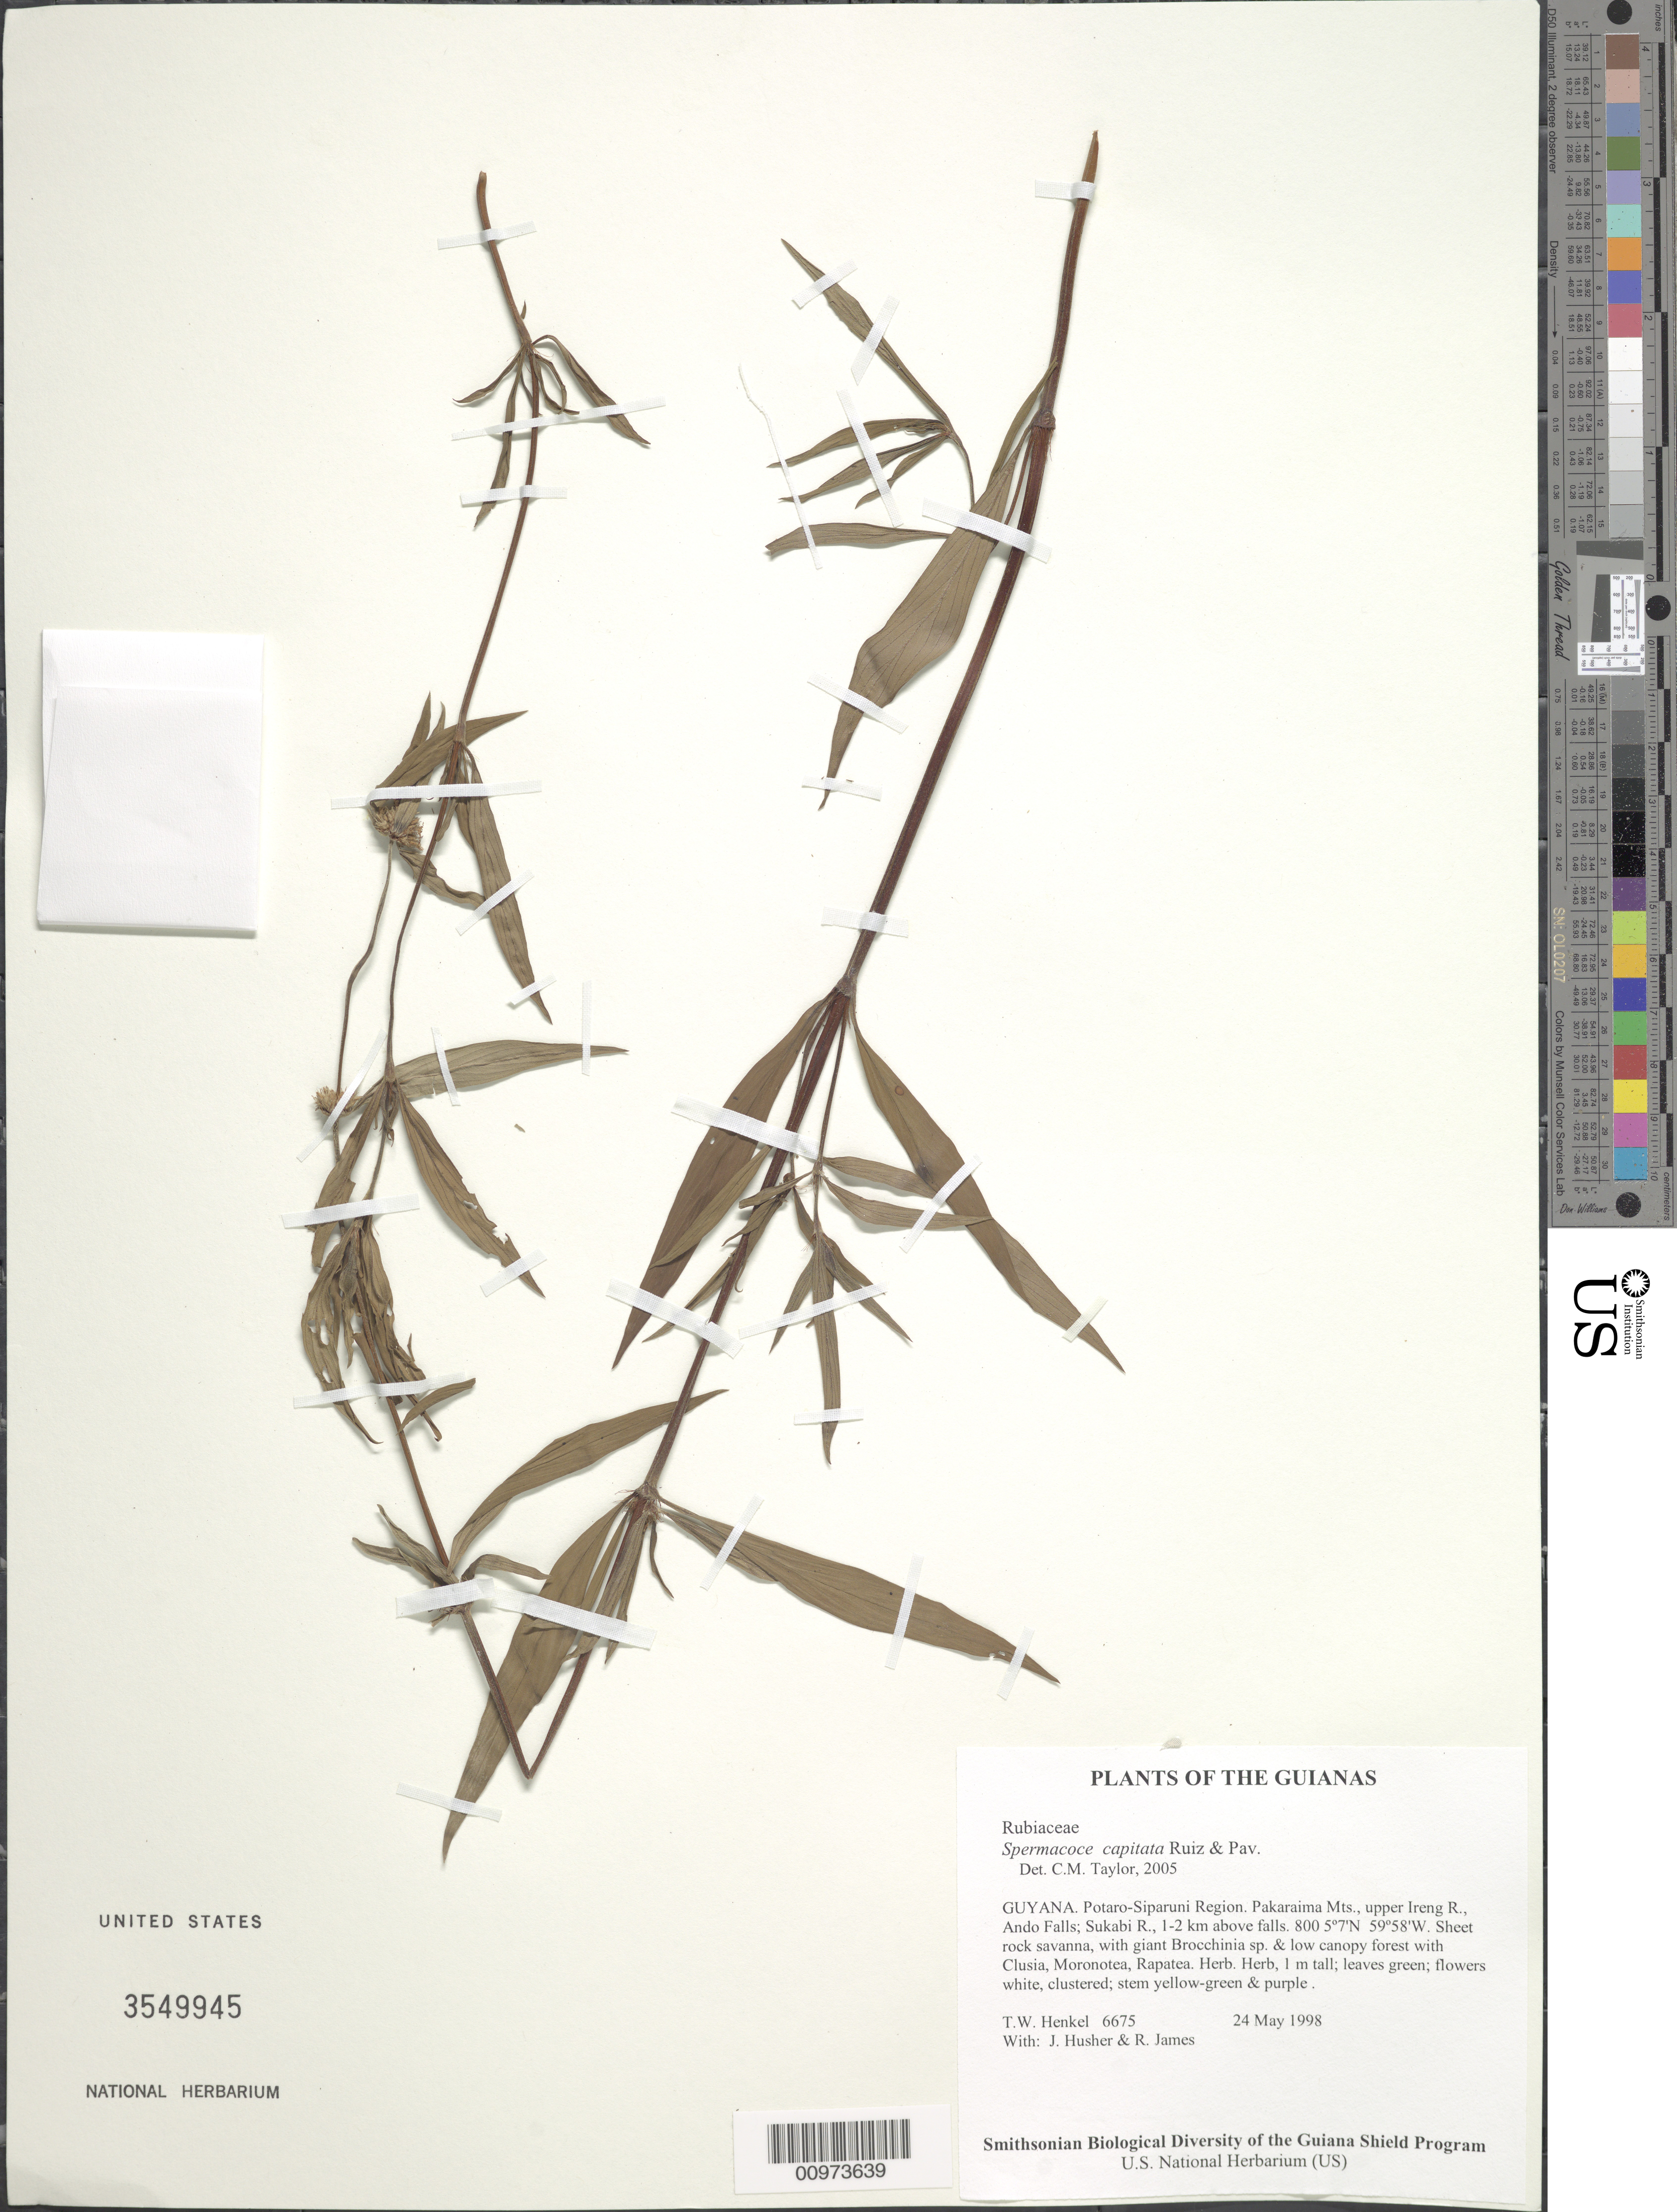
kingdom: Plantae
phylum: Tracheophyta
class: Magnoliopsida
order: Gentianales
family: Rubiaceae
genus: Spermacoce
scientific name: Spermacoce capitata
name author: Ruiz & Pav.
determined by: Taylor, Charlotte M.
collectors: T. Henkel, J. Husher & R. James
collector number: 6675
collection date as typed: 24 May 1998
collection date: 1998-05-24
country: Guyana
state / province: Potaro-Siparuni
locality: Pakaraima Mts., upper Ireng R., Ando Falls; Sukabi R., 1-2 km above falls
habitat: Sheet rock savanna, with giant Brocchinia sp. & low canopy forest with Clusia, Moronotea, Rapatea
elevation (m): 800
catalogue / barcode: US 3549945